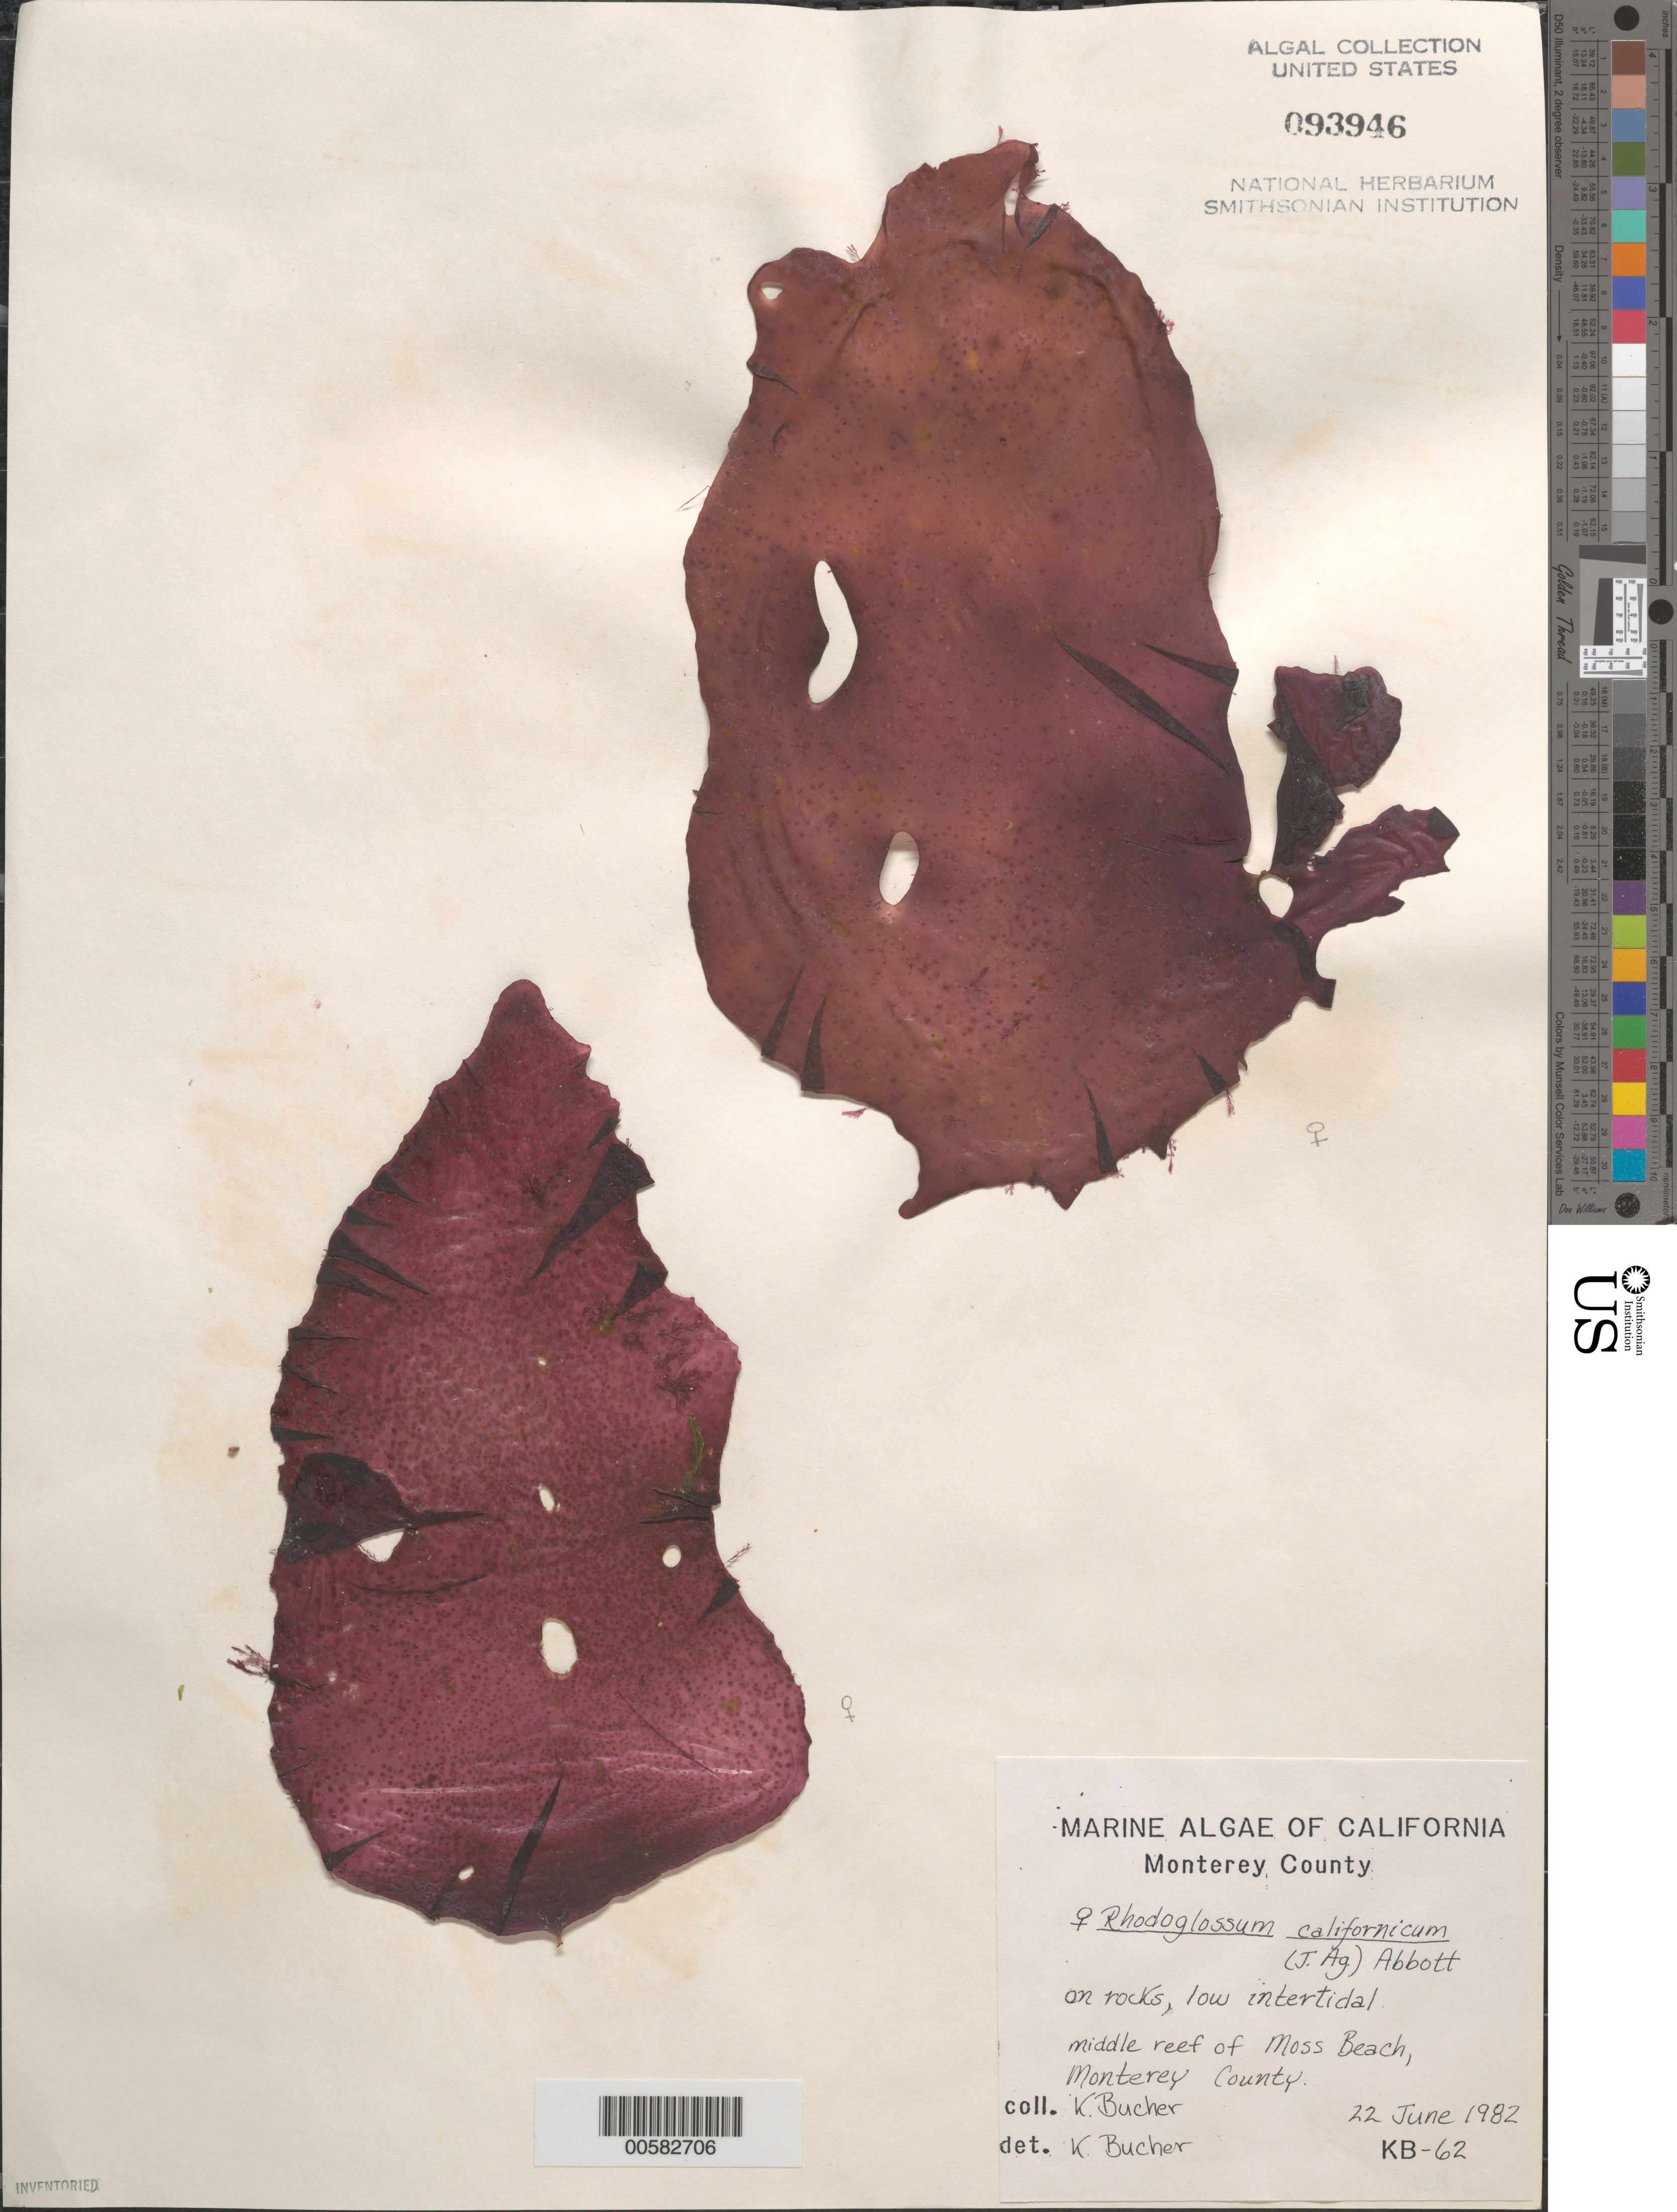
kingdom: Plantae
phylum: Rhodophyta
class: Florideophyceae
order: Gigartinales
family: Gigartinaceae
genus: Mazzaella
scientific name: Mazzaella californica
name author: (J. Agardh) G. De Toni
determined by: Algae name updating Project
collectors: K. E. Bucher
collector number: KB-62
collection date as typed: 22 Jun 1982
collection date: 1982-06-22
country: United States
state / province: California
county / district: Monterey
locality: Middle Reef of Moss Beach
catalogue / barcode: US 93946